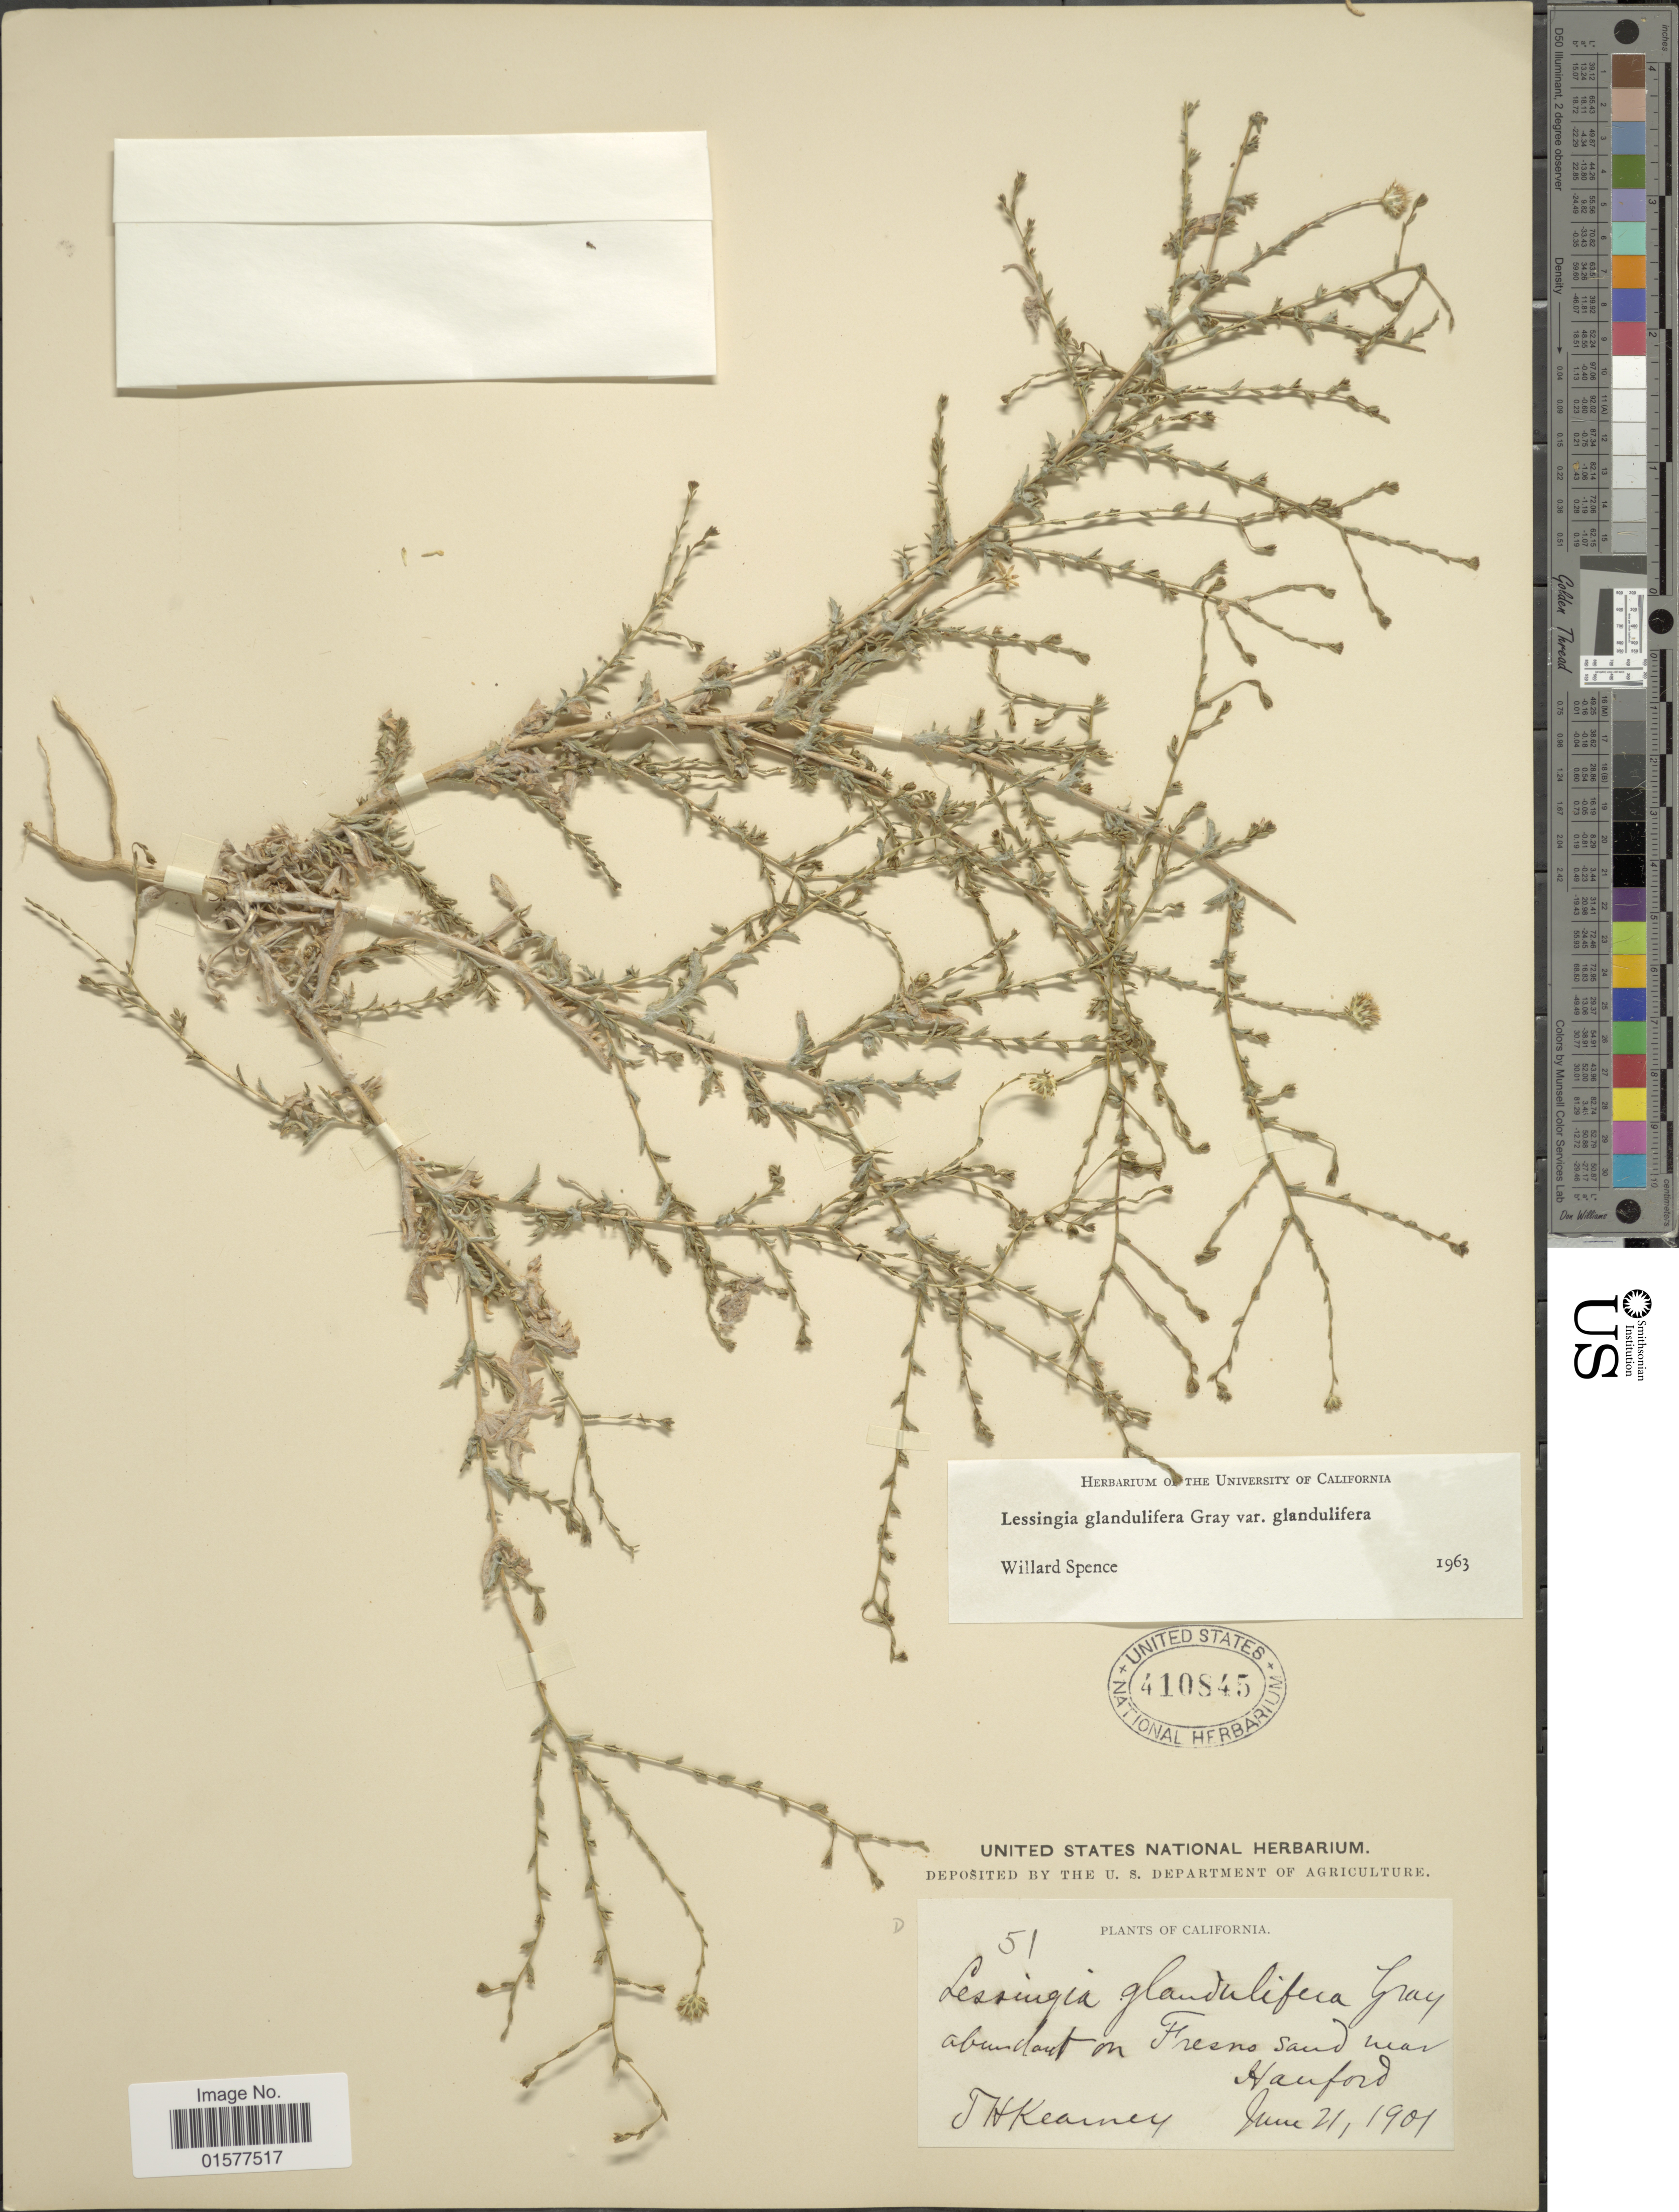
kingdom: Plantae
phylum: Tracheophyta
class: Magnoliopsida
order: Asterales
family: Asteraceae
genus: Lessingia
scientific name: Lessingia glandulifera var. glandulifera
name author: (A. Gray) J.T. Howell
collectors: T. H. Kearney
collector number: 51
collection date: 1901-06-21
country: United States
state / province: California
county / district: Fresno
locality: Abundant on Fresno sand near Hanford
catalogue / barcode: US 410845